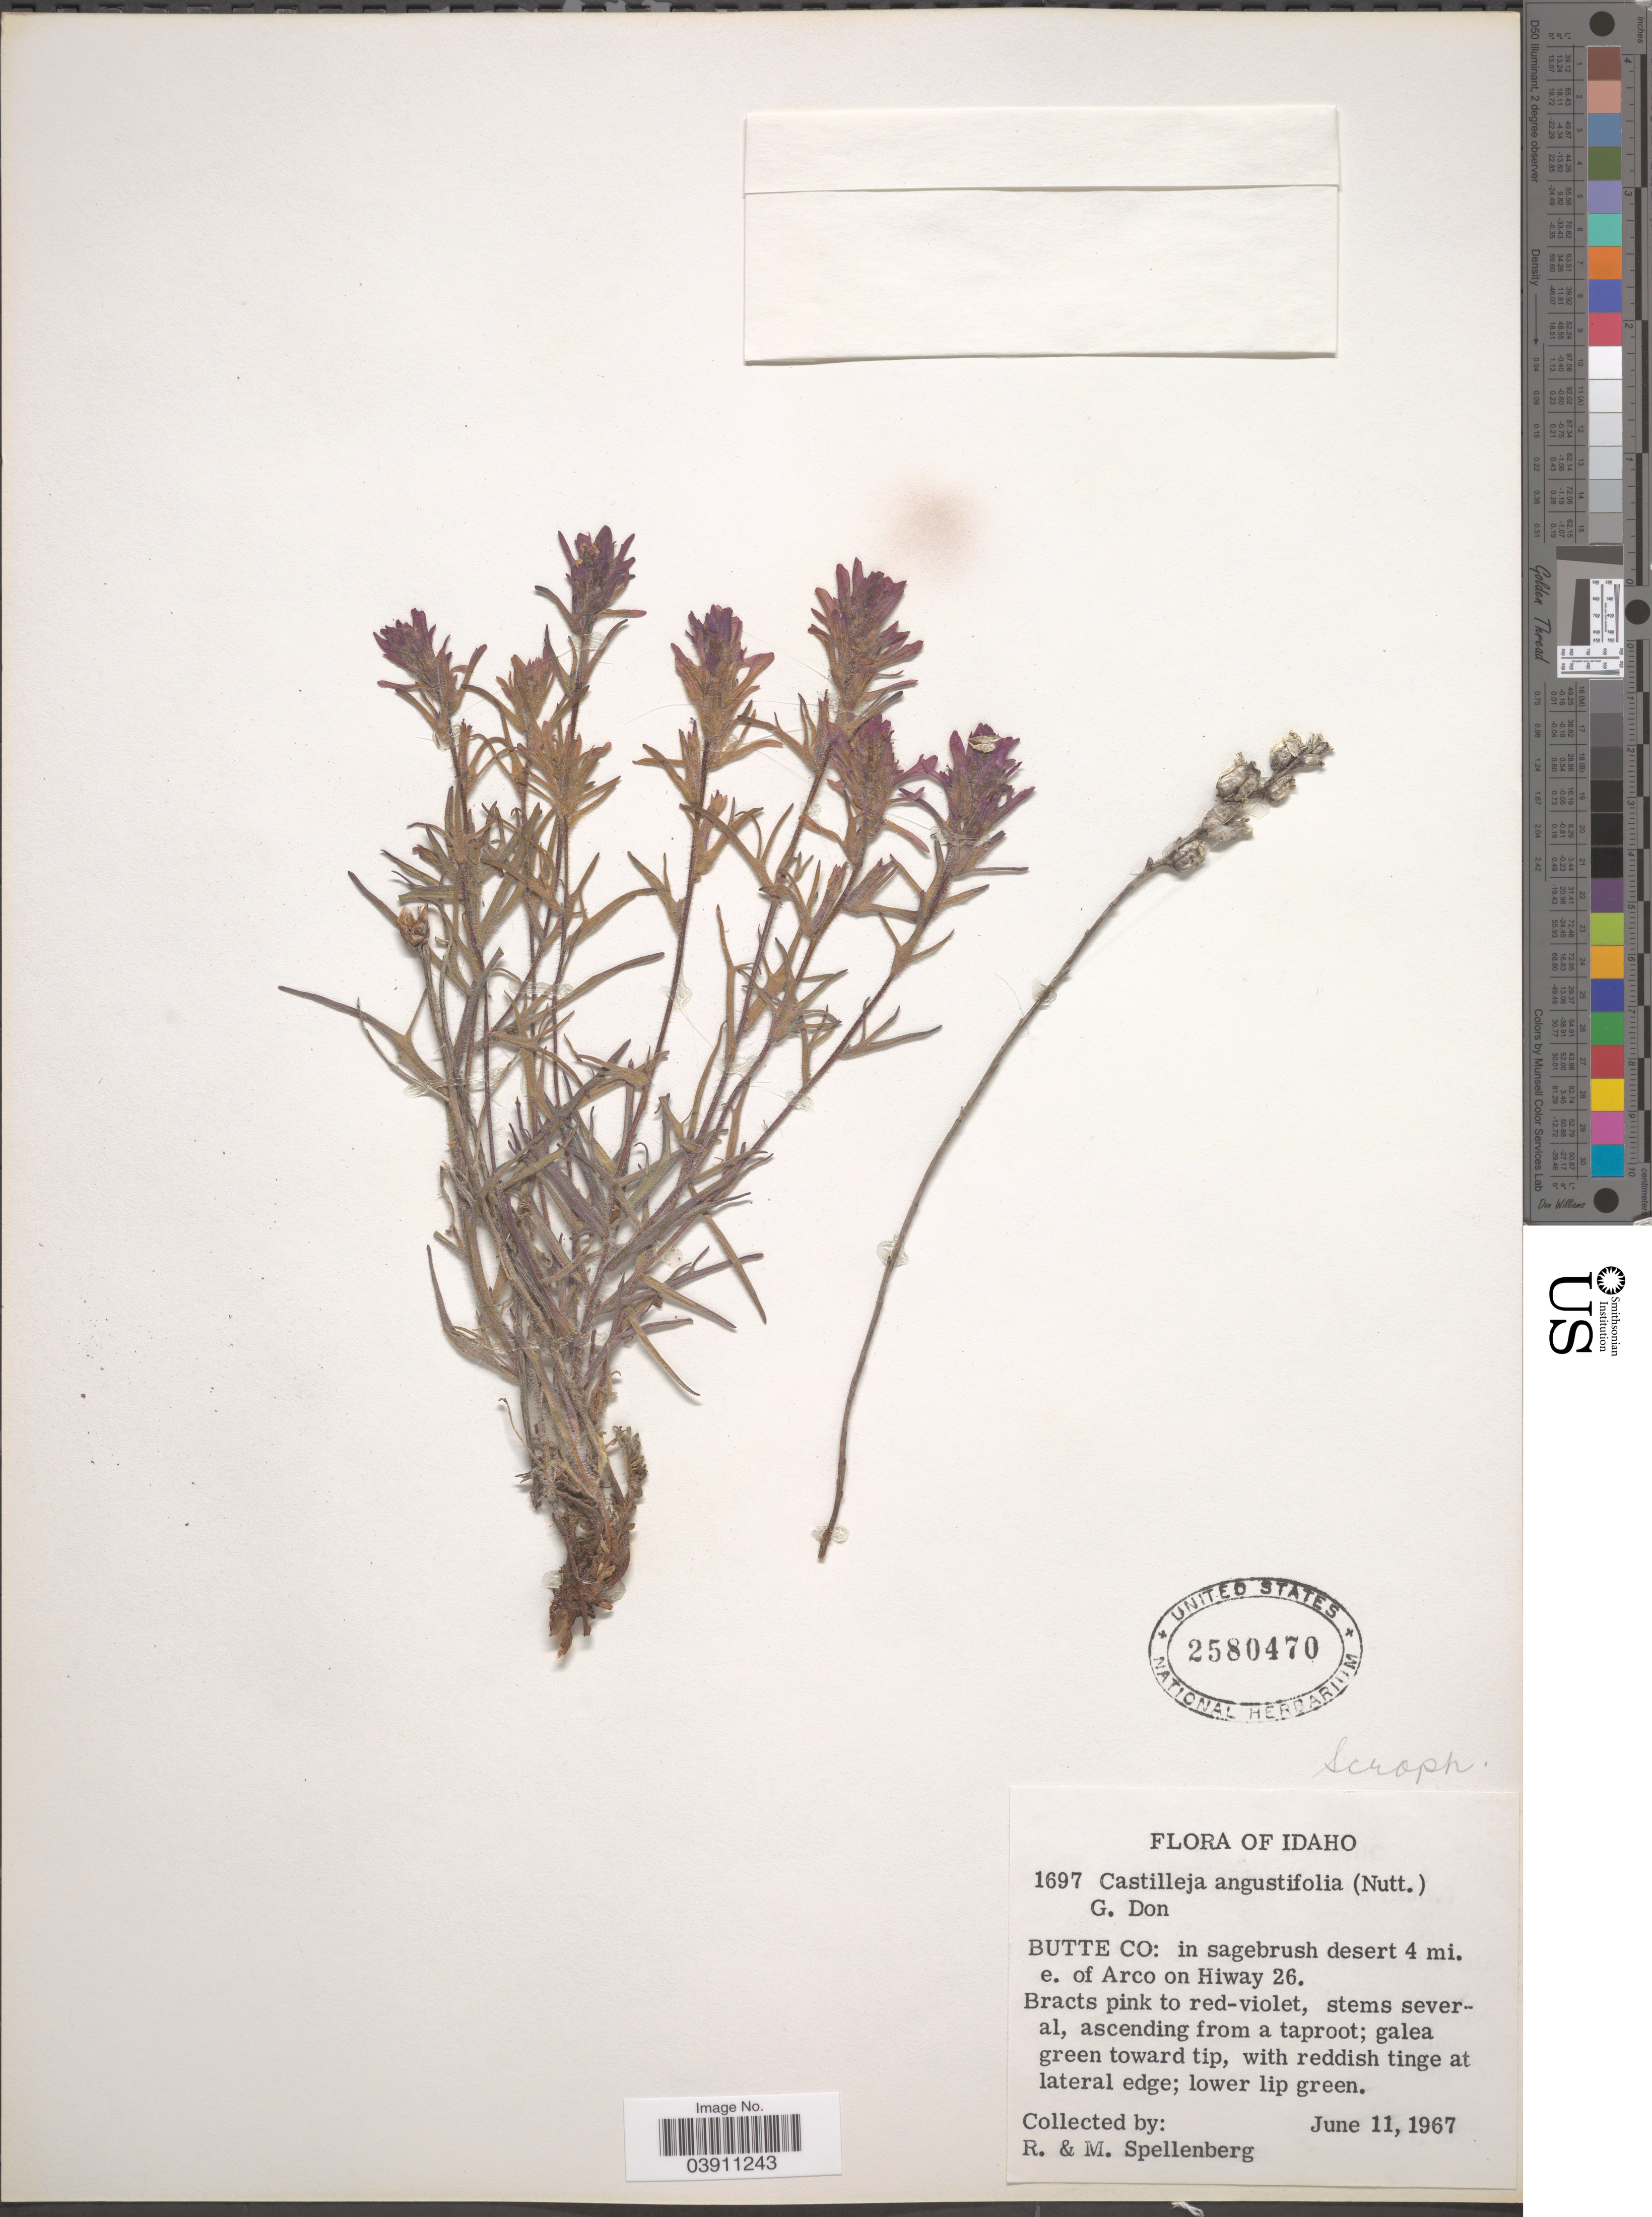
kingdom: Plantae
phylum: Tracheophyta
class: Magnoliopsida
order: Lamiales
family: Orobanchaceae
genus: Castilleja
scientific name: Castilleja angustifolia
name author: (Nutt.) G. Don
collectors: R. Spellenberg & Spellenberg, M.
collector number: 1697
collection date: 1967-06-11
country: United States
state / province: Idaho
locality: Butte Co: in sagebrush desert 4 mi. e. of Arco on Hiway 26.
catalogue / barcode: US 2580470